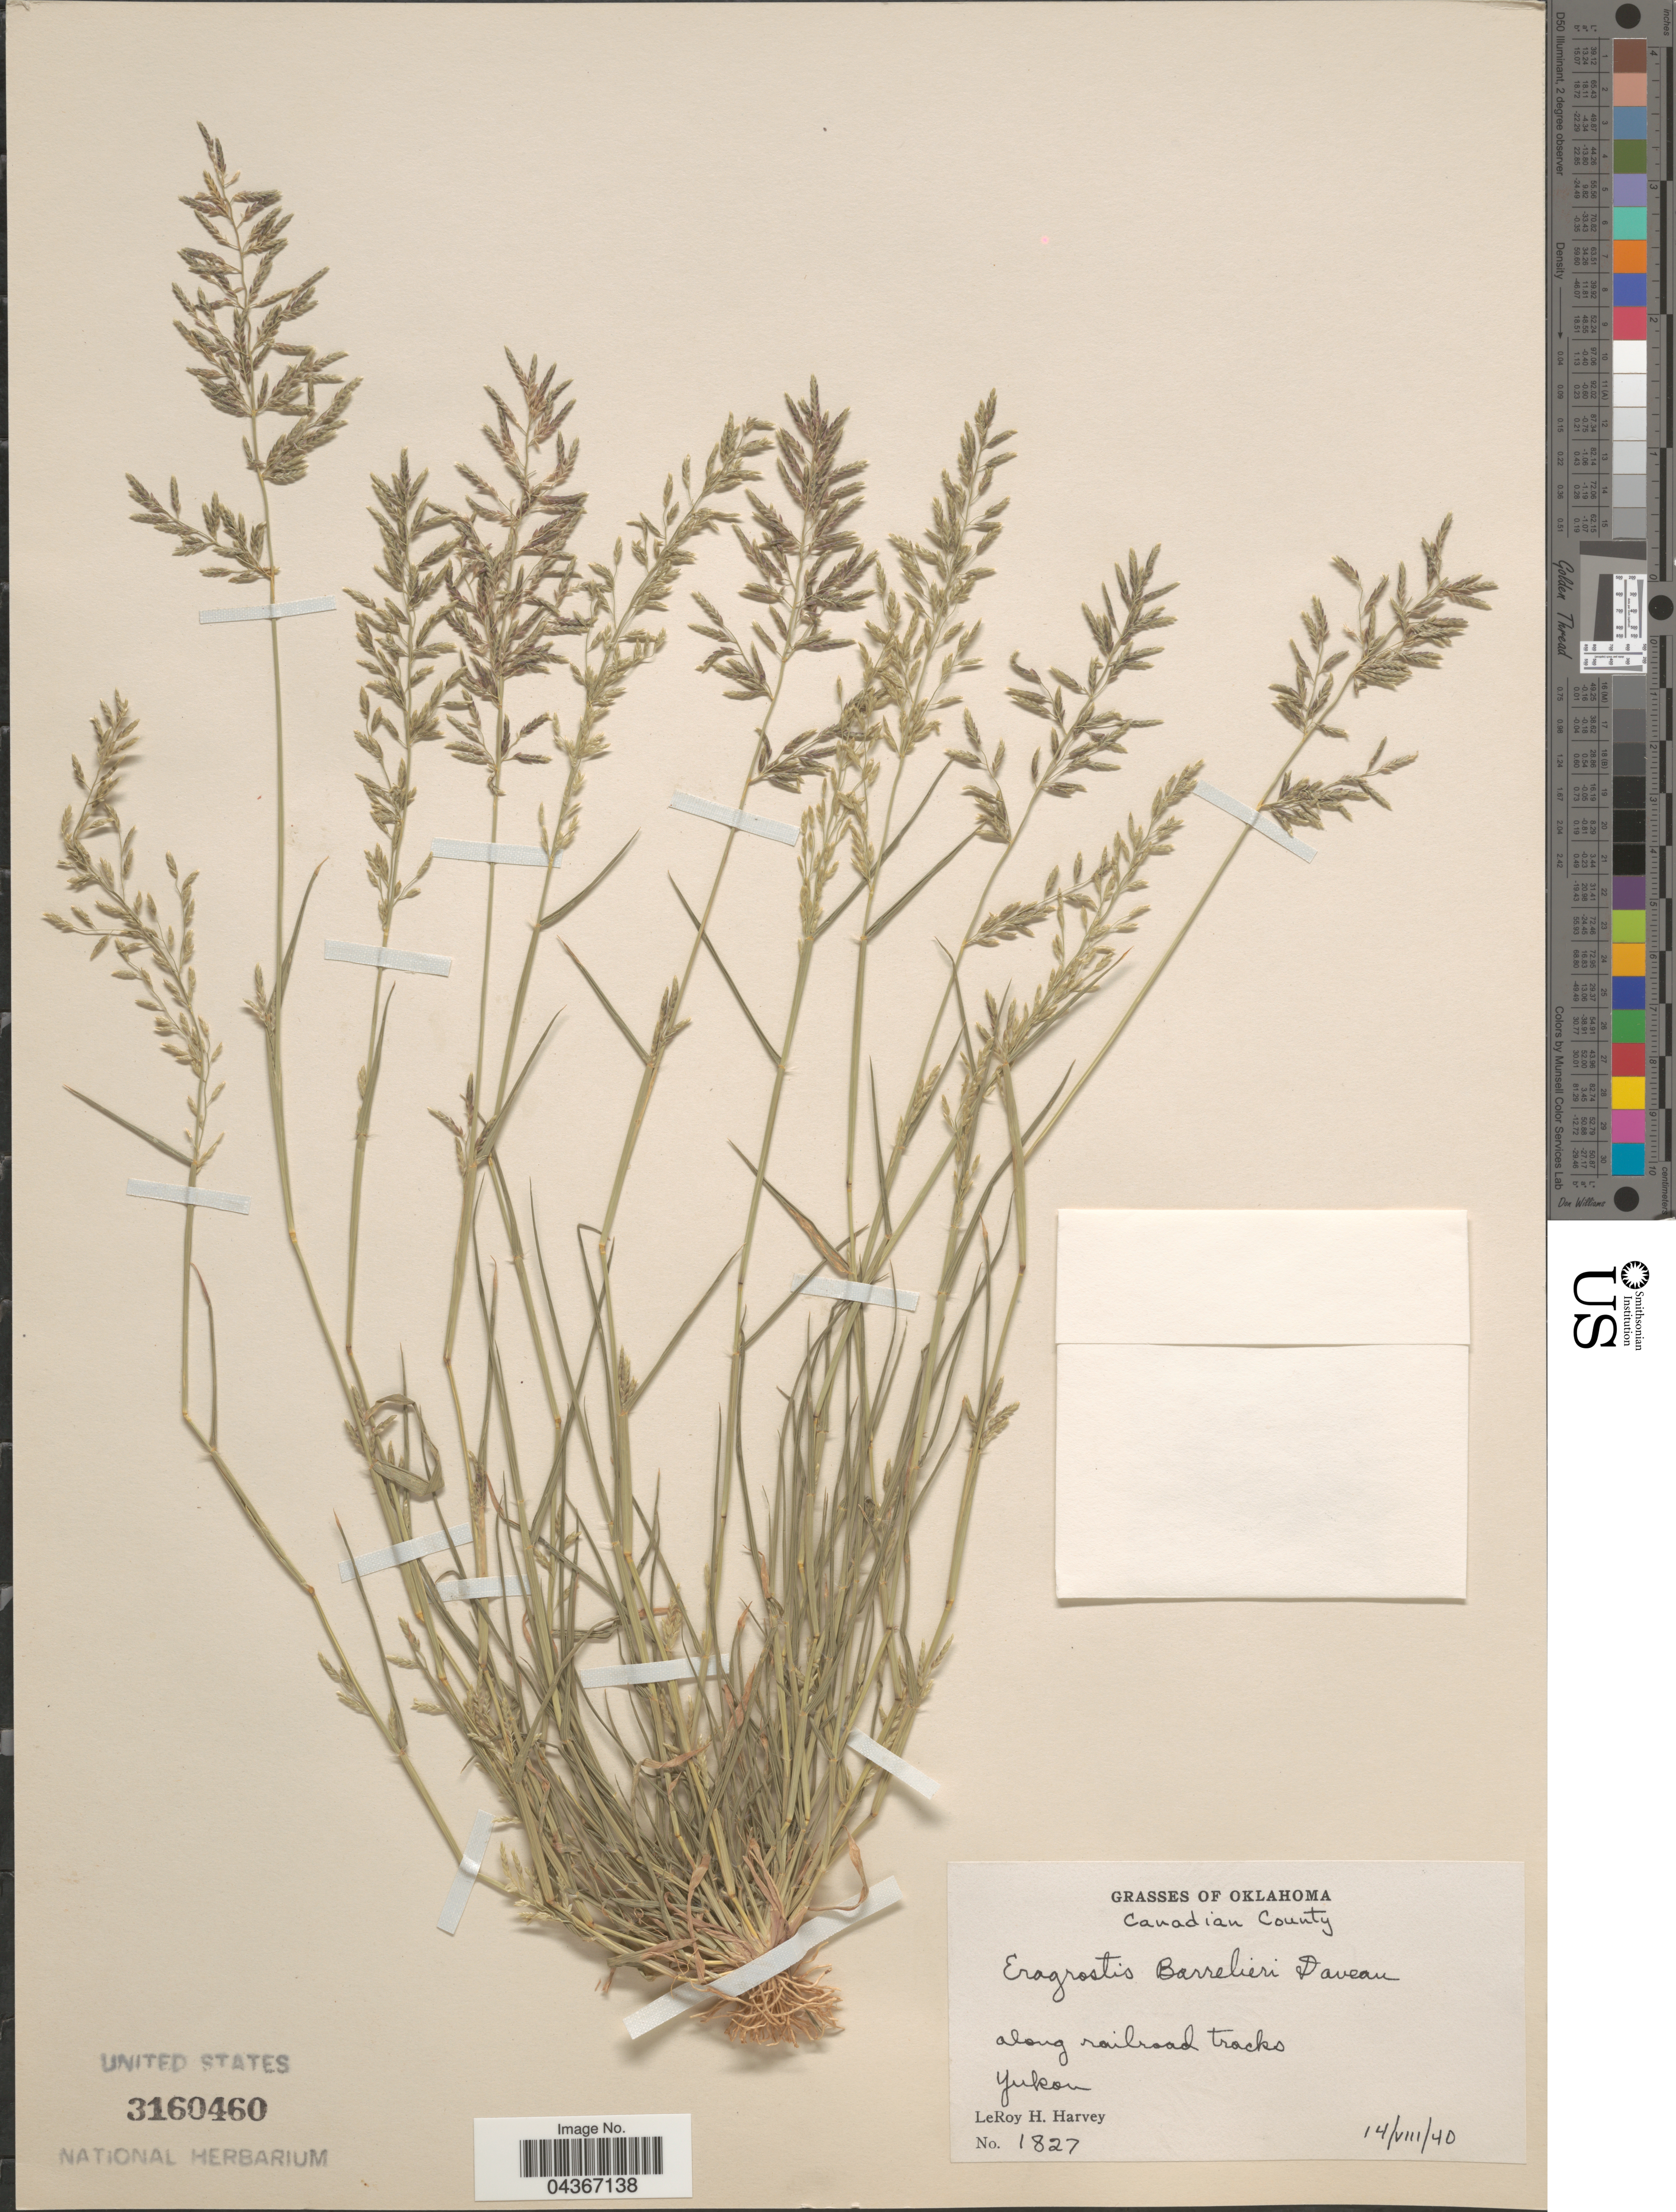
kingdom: Plantae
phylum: Tracheophyta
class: Liliopsida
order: Poales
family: Poaceae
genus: Eragrostis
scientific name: Eragrostis barrelieri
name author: Daveau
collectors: L. H. Harvey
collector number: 1827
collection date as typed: Transcribed d/m/y: 14/8/40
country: United States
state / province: Oklahoma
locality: Canadian County. Along railroad tracks. Yukon.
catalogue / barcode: US 3160460